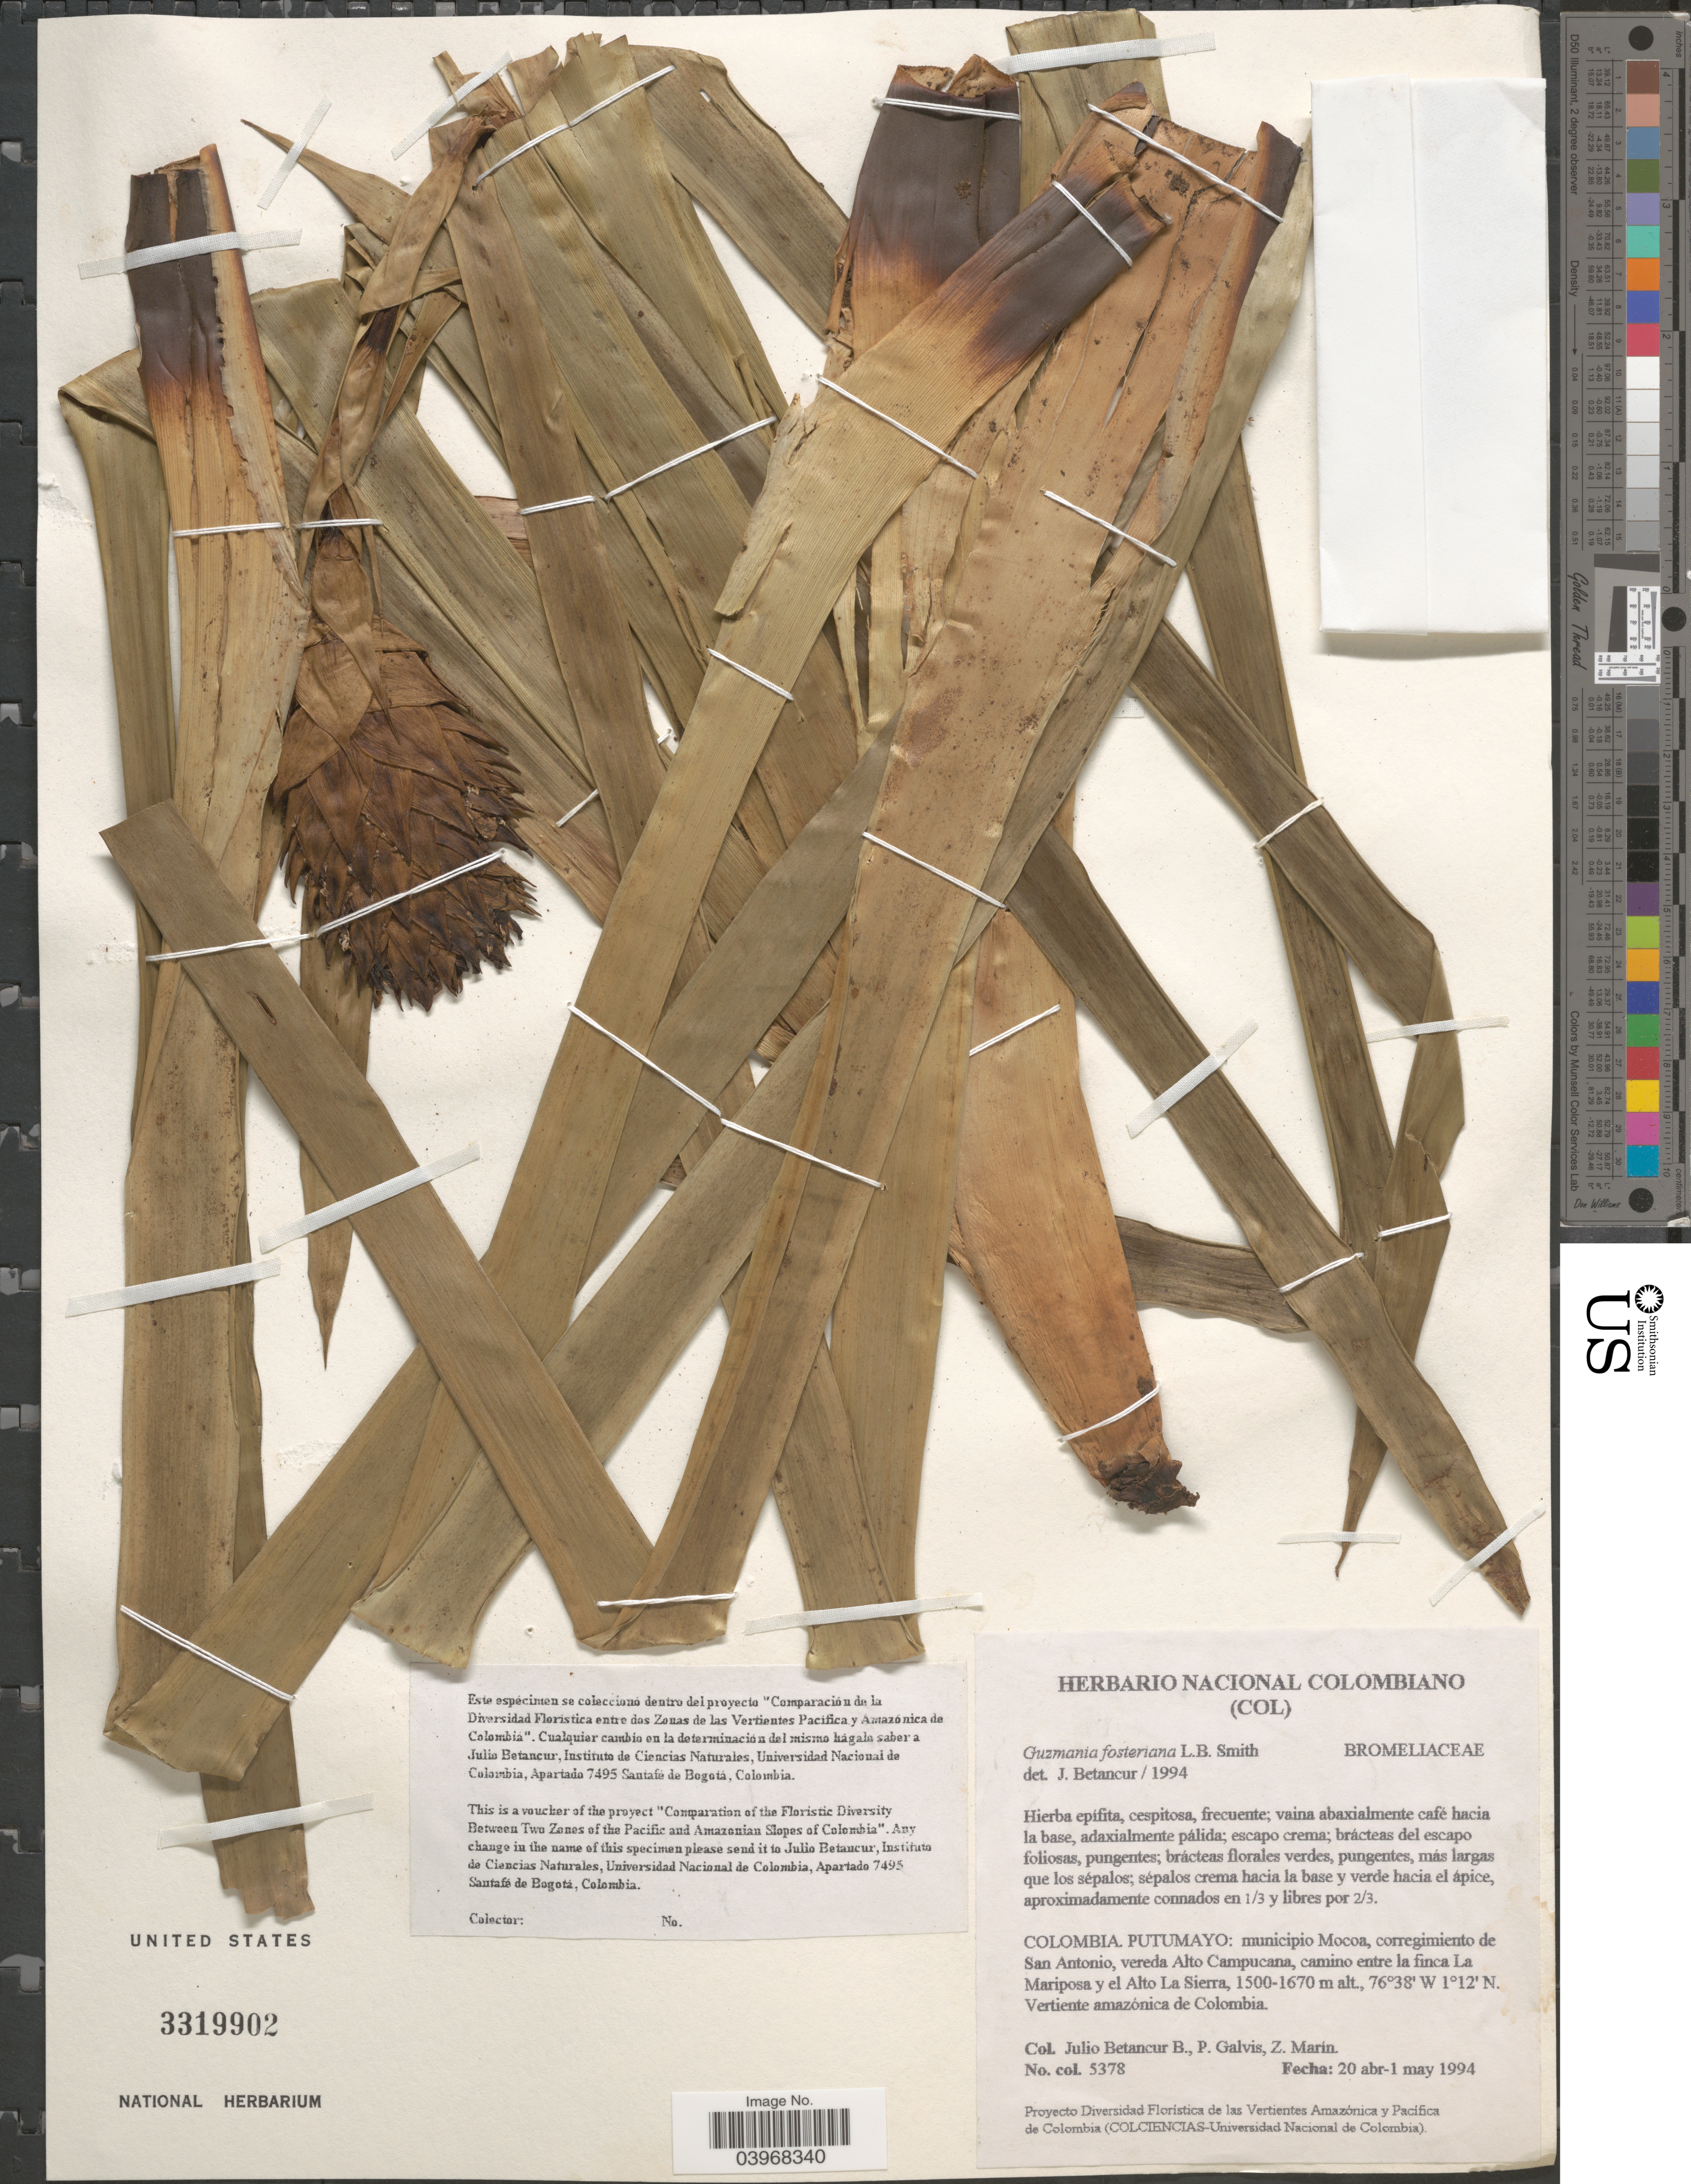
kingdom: Plantae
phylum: Tracheophyta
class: Liliopsida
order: Poales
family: Bromeliaceae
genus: Guzmania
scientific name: Guzmania fosteriana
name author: L.B. Sm.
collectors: J. Betancur, P. Galvis & Z. Marin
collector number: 5378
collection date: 1994-04-20/1994-05-01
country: Colombia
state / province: Putumayo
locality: Municipio Mocoa, corregimiento de San Antonio, vereda Alto Campucana, camino entre la finca La Mariposa y el Alto La Sierra. Vertiente amazónica de Colombia.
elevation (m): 1500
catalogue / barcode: US 3319902